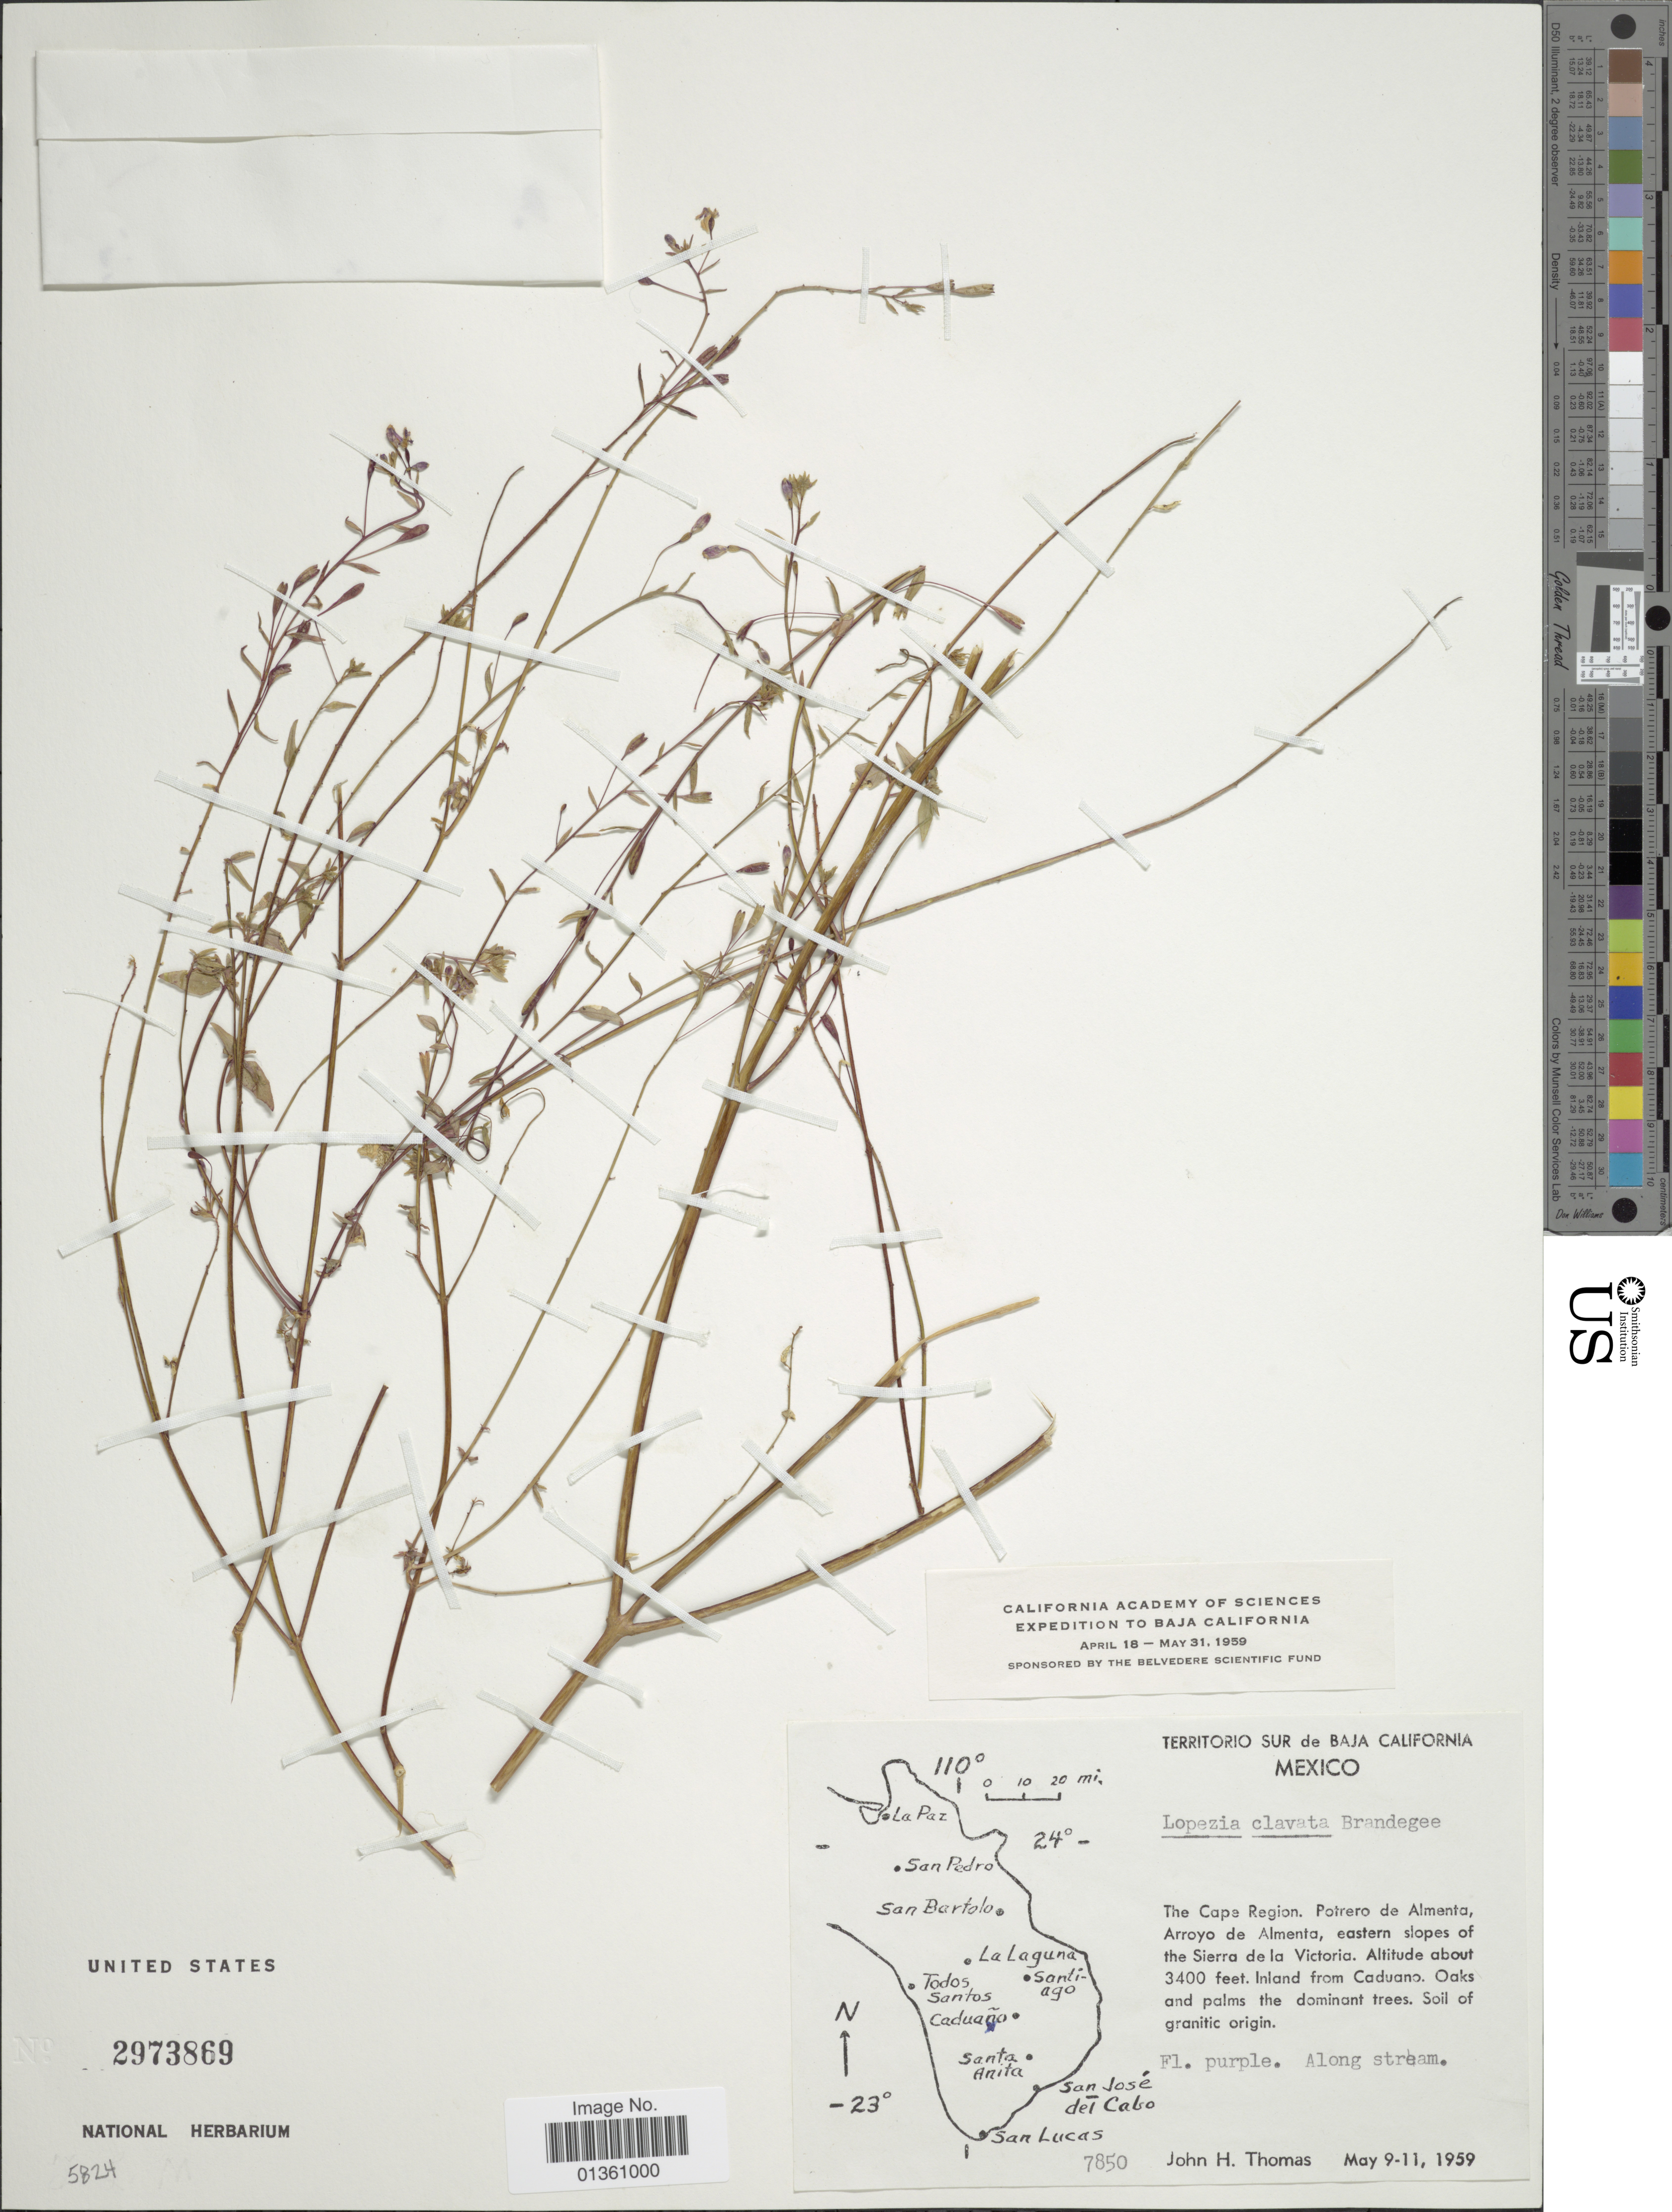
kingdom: Plantae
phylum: Tracheophyta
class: Magnoliopsida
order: Myrtales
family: Onagraceae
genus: Lopezia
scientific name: Lopezia clavata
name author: Brandegee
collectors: J. H. Thomas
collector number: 7850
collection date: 1959-05-09/1959-05-11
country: Mexico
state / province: Baja California Sur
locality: The Cape Region. Potrero de Almenta, Arroyo de Almenta, eastern slopes of the Sierra de la Victoria. Inland from Caduano.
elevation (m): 1036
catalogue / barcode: US 2973869